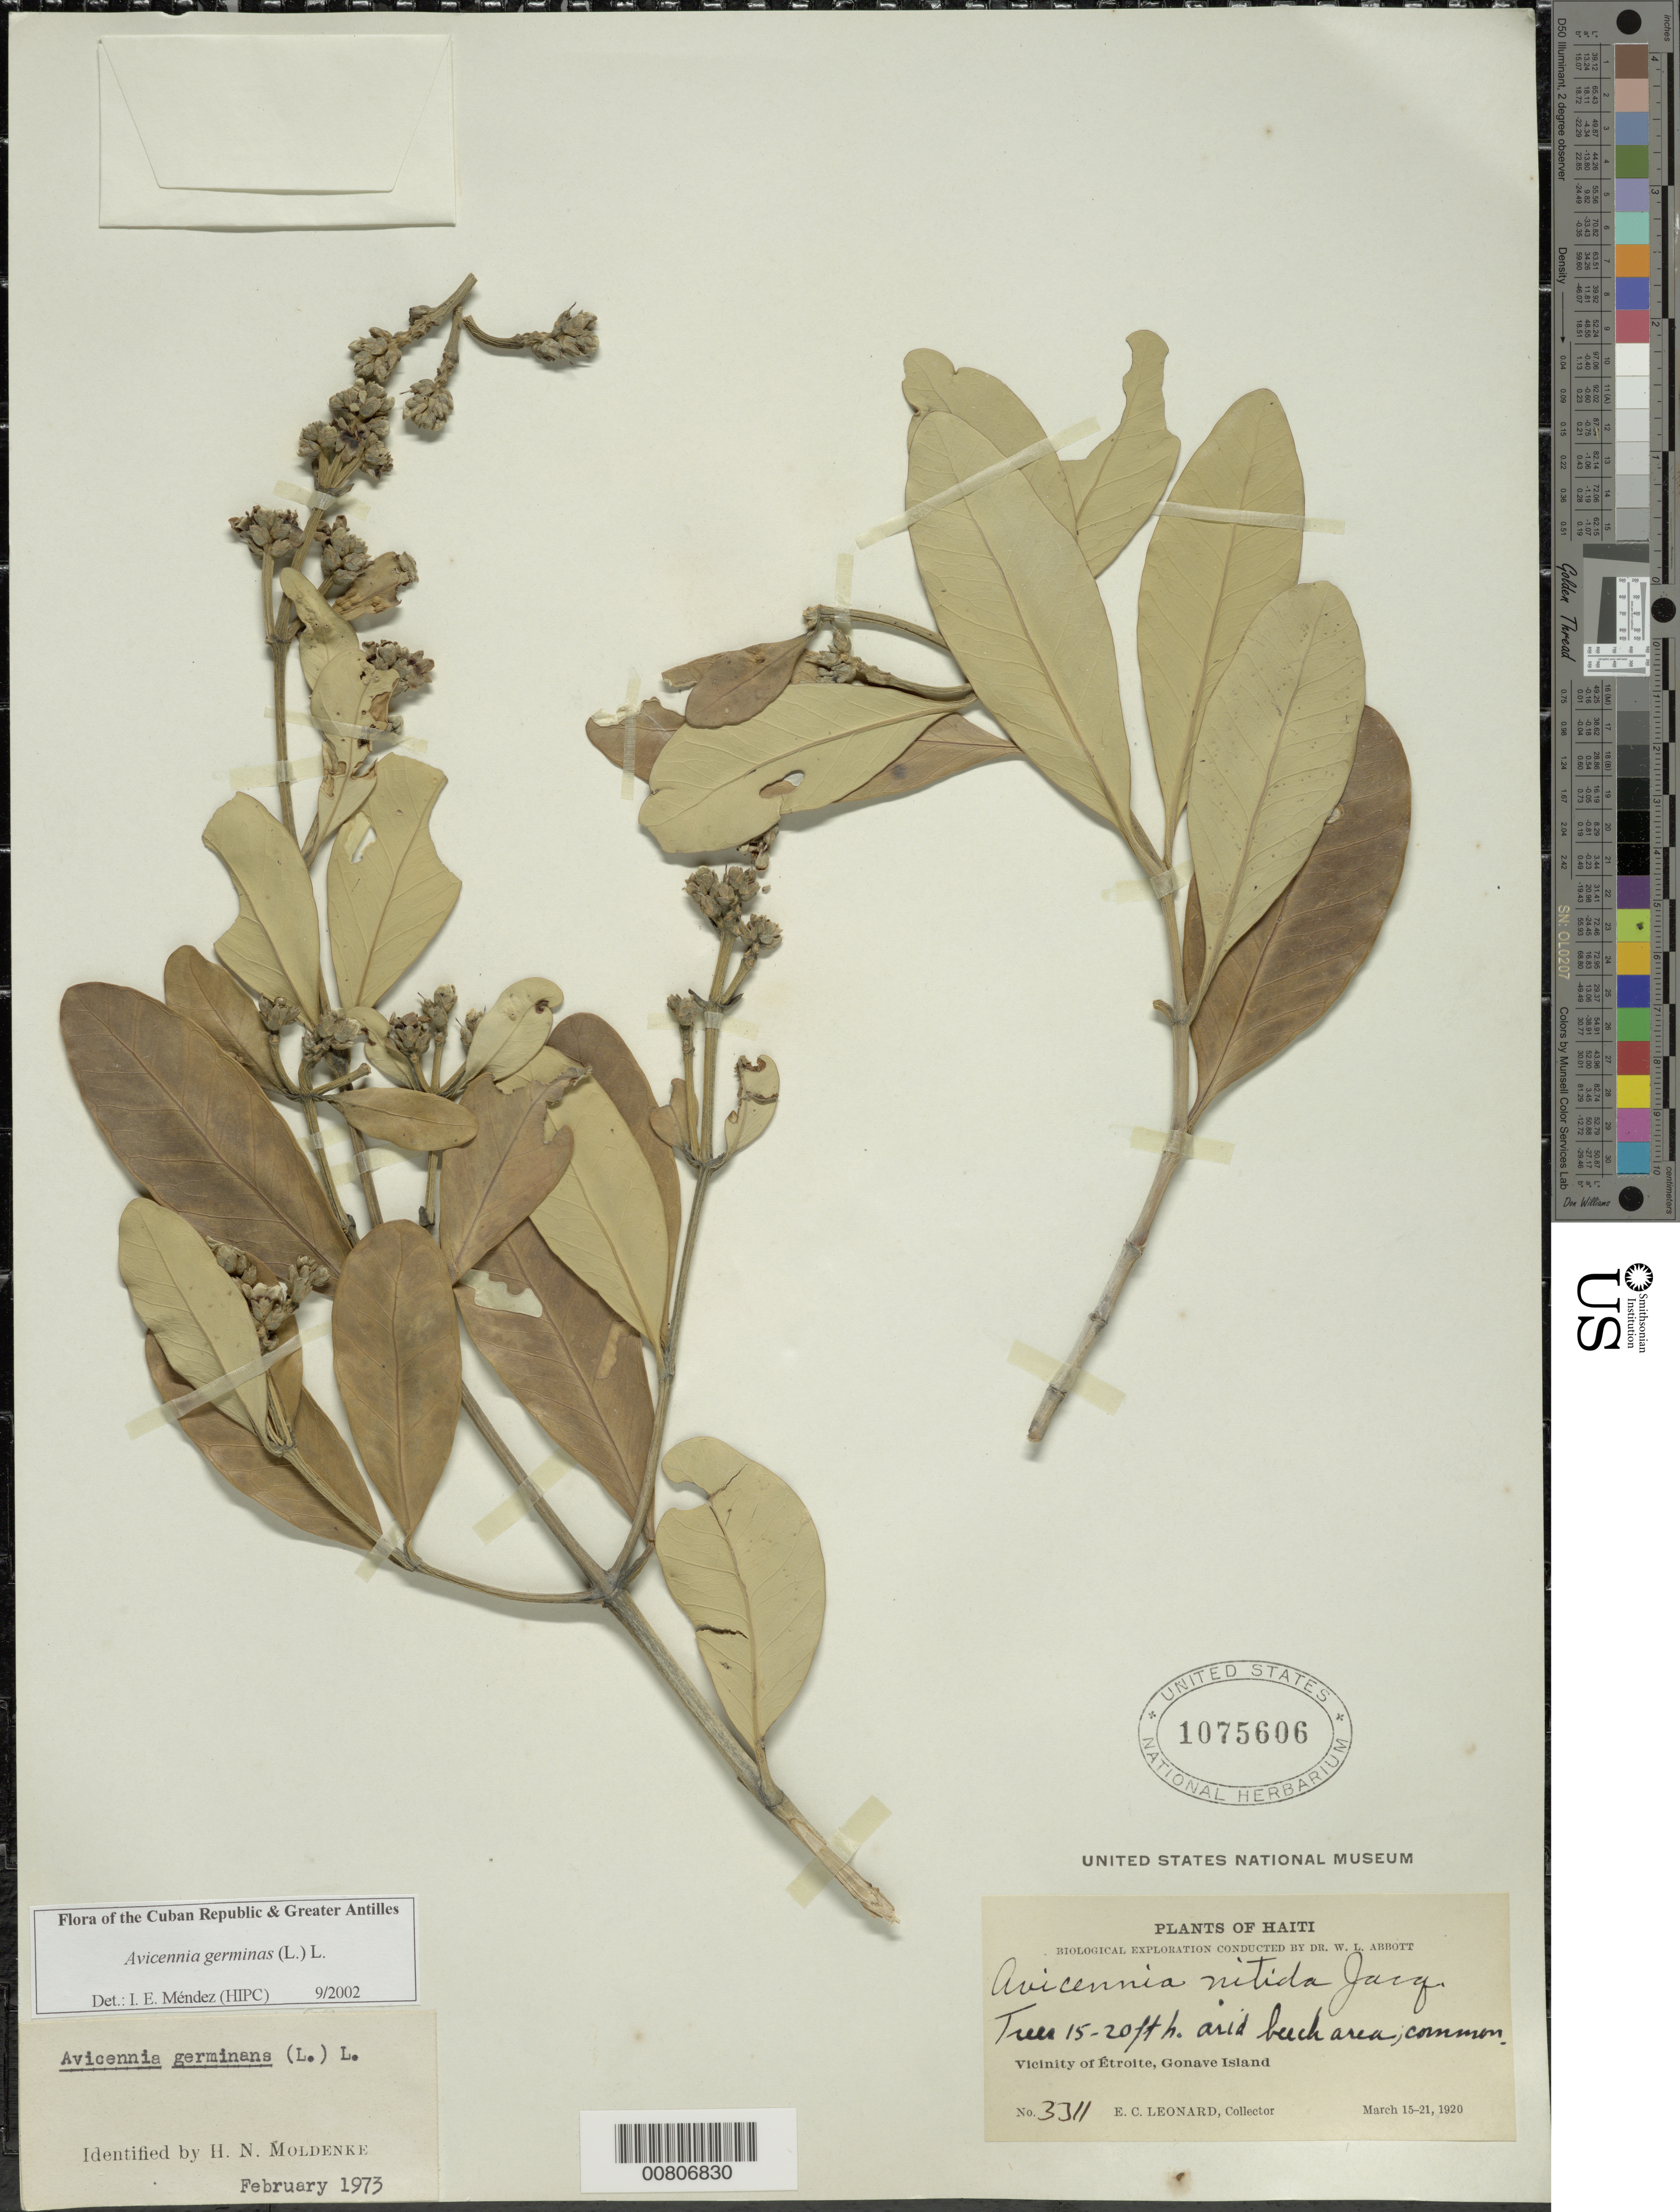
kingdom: Plantae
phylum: Tracheophyta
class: Magnoliopsida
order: Lamiales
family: Acanthaceae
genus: Avicennia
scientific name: Avicennia germinans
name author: (L.) L.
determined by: Méndez, Isidro E., (HIPC)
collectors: E. C. Leonard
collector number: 3311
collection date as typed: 15 Mar 1920 to 21 Mar 1920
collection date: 1920-03-15/1920-03-21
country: Haiti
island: Hispaniola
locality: Étroite vicinity, Gonave Island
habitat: Arid beach area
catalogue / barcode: US 1075606